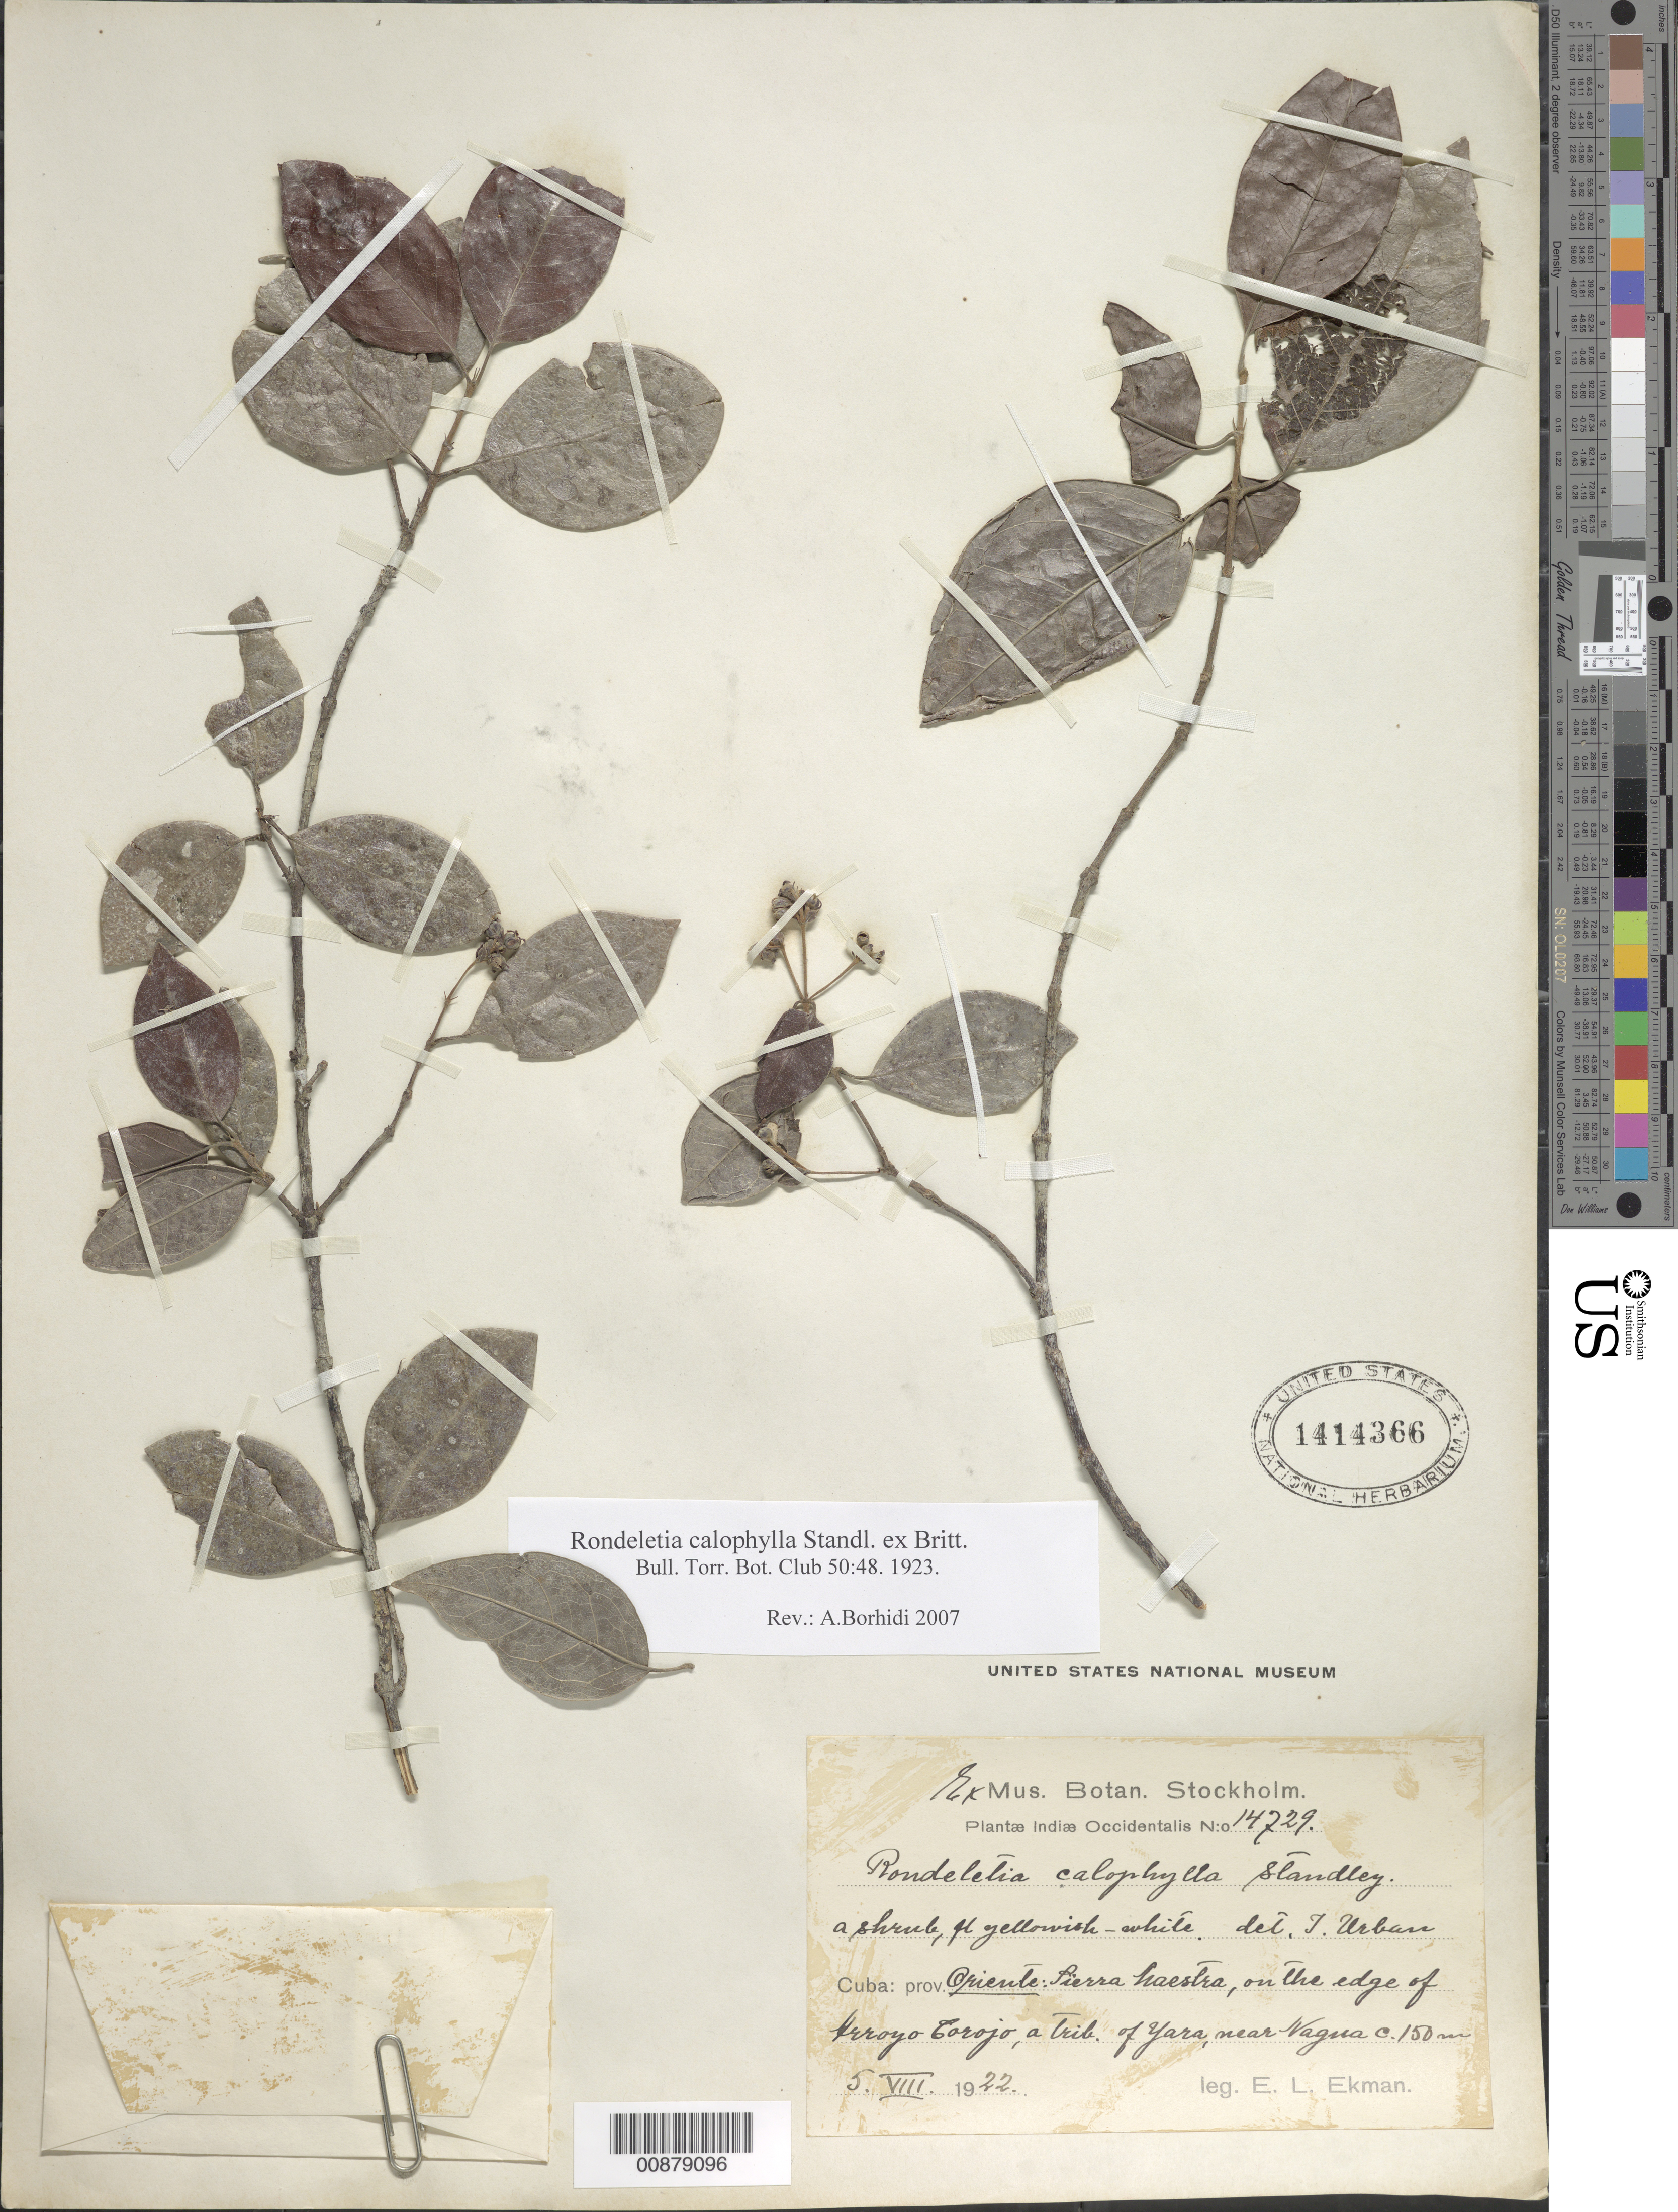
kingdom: Plantae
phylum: Tracheophyta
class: Magnoliopsida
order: Gentianales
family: Rubiaceae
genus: Rondeletia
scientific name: Rondeletia calophylla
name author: Standl.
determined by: Borhidi, Attila L.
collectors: E. L. Ekman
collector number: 14729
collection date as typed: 05 Aug 1922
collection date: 1922-08-05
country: Cuba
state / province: Oriente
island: Cuba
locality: Sierra Maestra, on the edge of Arroyo Corojo, a tributary of Yara, near Nagua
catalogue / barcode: US 1414366